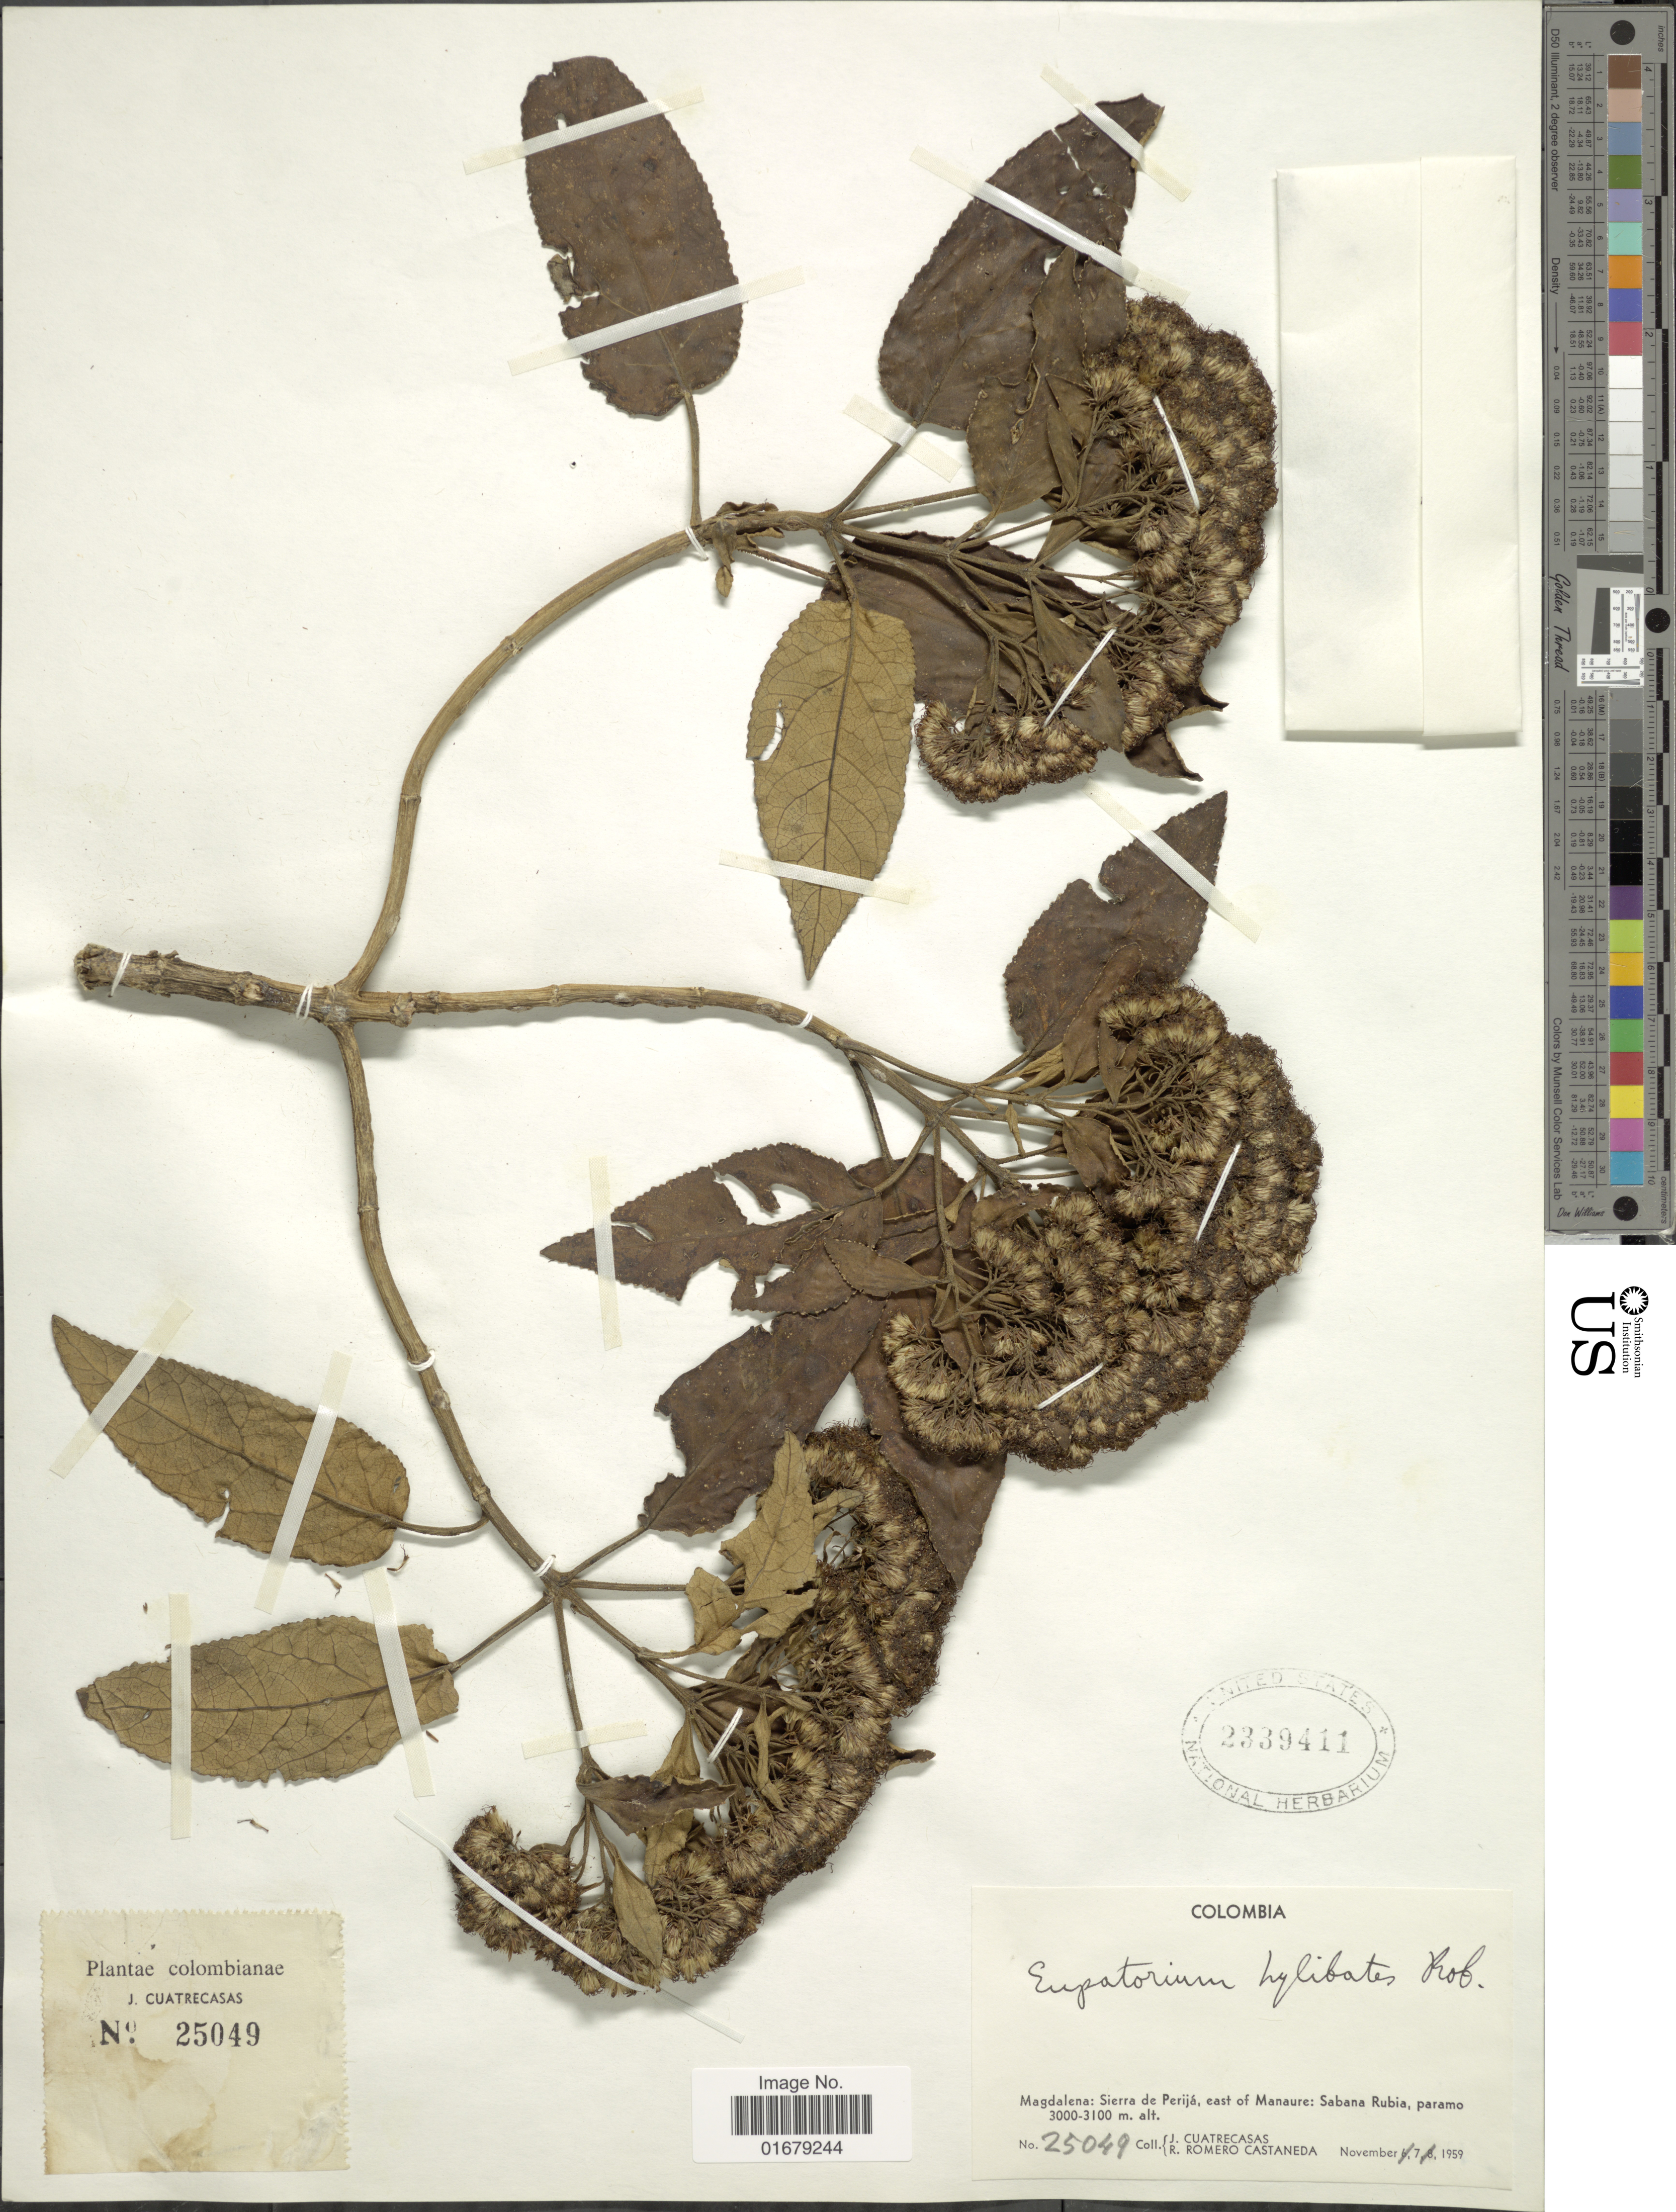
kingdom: Plantae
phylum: Tracheophyta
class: Magnoliopsida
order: Asterales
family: Asteraceae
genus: Jaramilloa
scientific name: Jaramilloa hylibates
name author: (B.L. Rob.) R.M. King & H. Rob.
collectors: J. Cuatrecasas & R. Romero Castañeda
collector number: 25049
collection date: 1959-11-07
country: Colombia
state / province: Magdalena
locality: Sierra de Perija, east of Manaure: Sabana Rubia, paramo.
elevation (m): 3000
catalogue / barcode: US 2339411